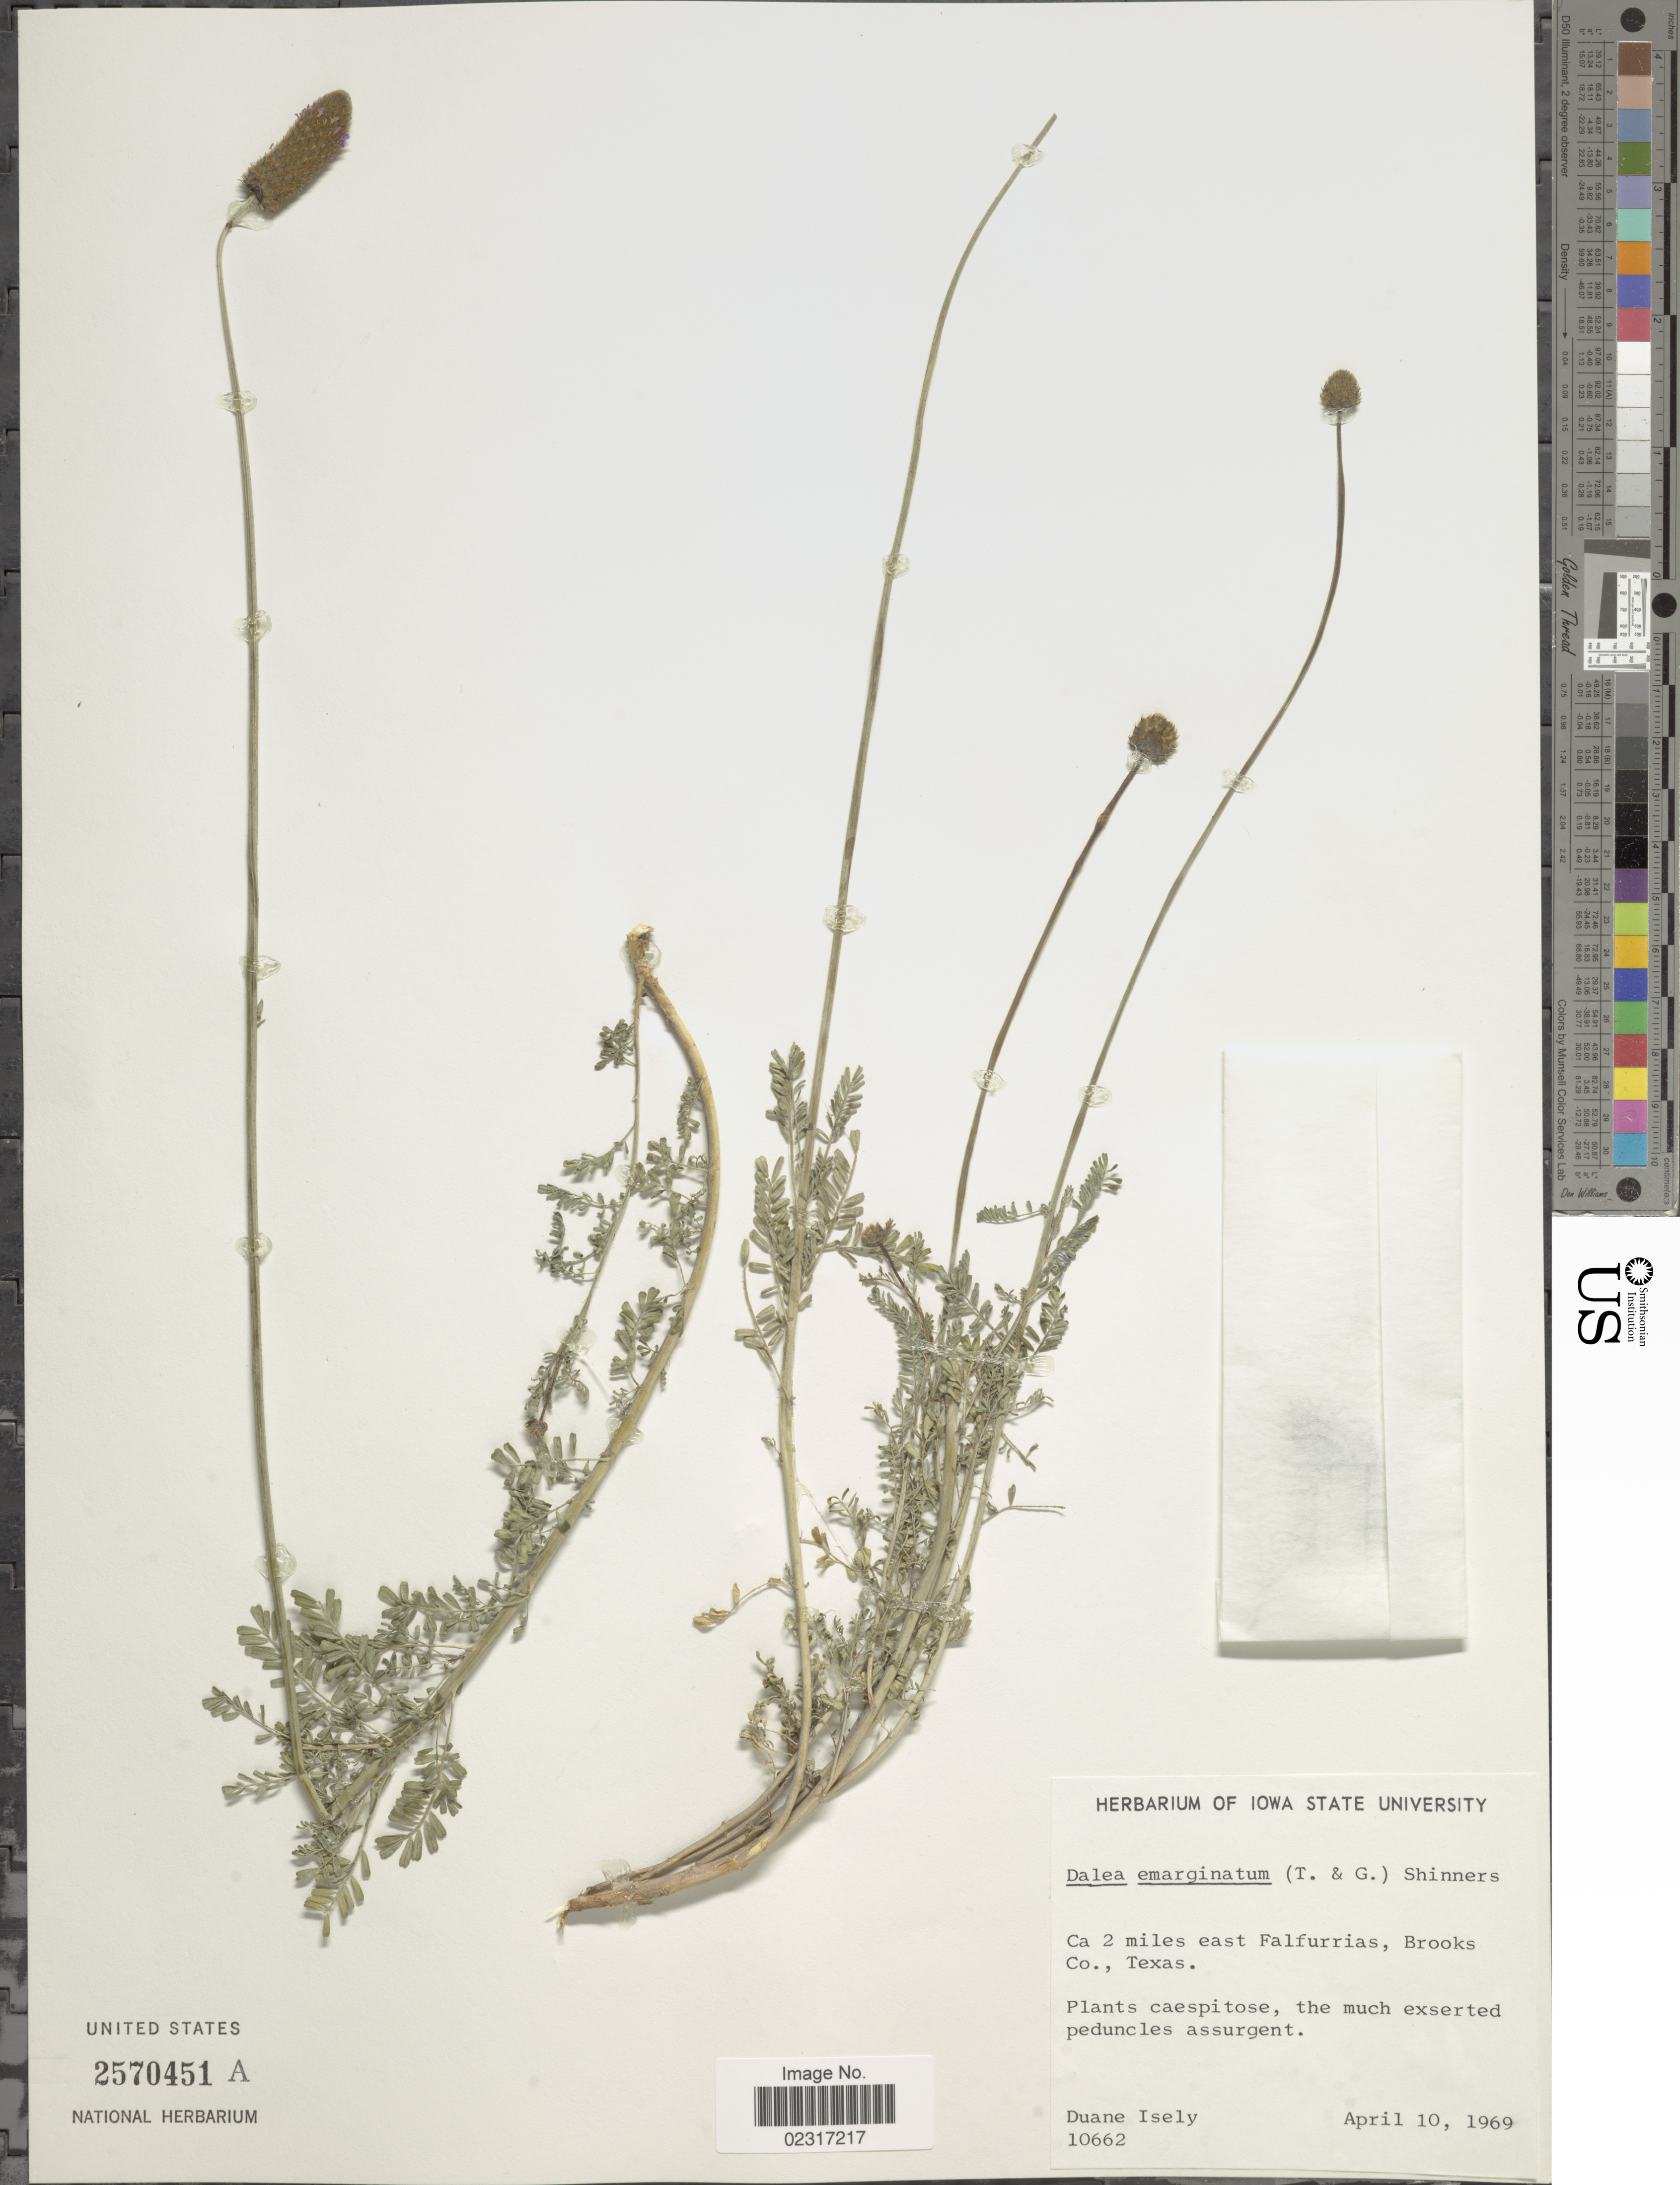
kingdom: Plantae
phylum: Tracheophyta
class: Magnoliopsida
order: Fabales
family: Fabaceae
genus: Dalea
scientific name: Dalea emarginata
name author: (Torr. & A. Gray) Shinners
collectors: D. Isely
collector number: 10662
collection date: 1969-04-10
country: United States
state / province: Texas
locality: Ca 2 miles east of Falfurrias, Brooks Co.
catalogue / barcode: US 2570451A